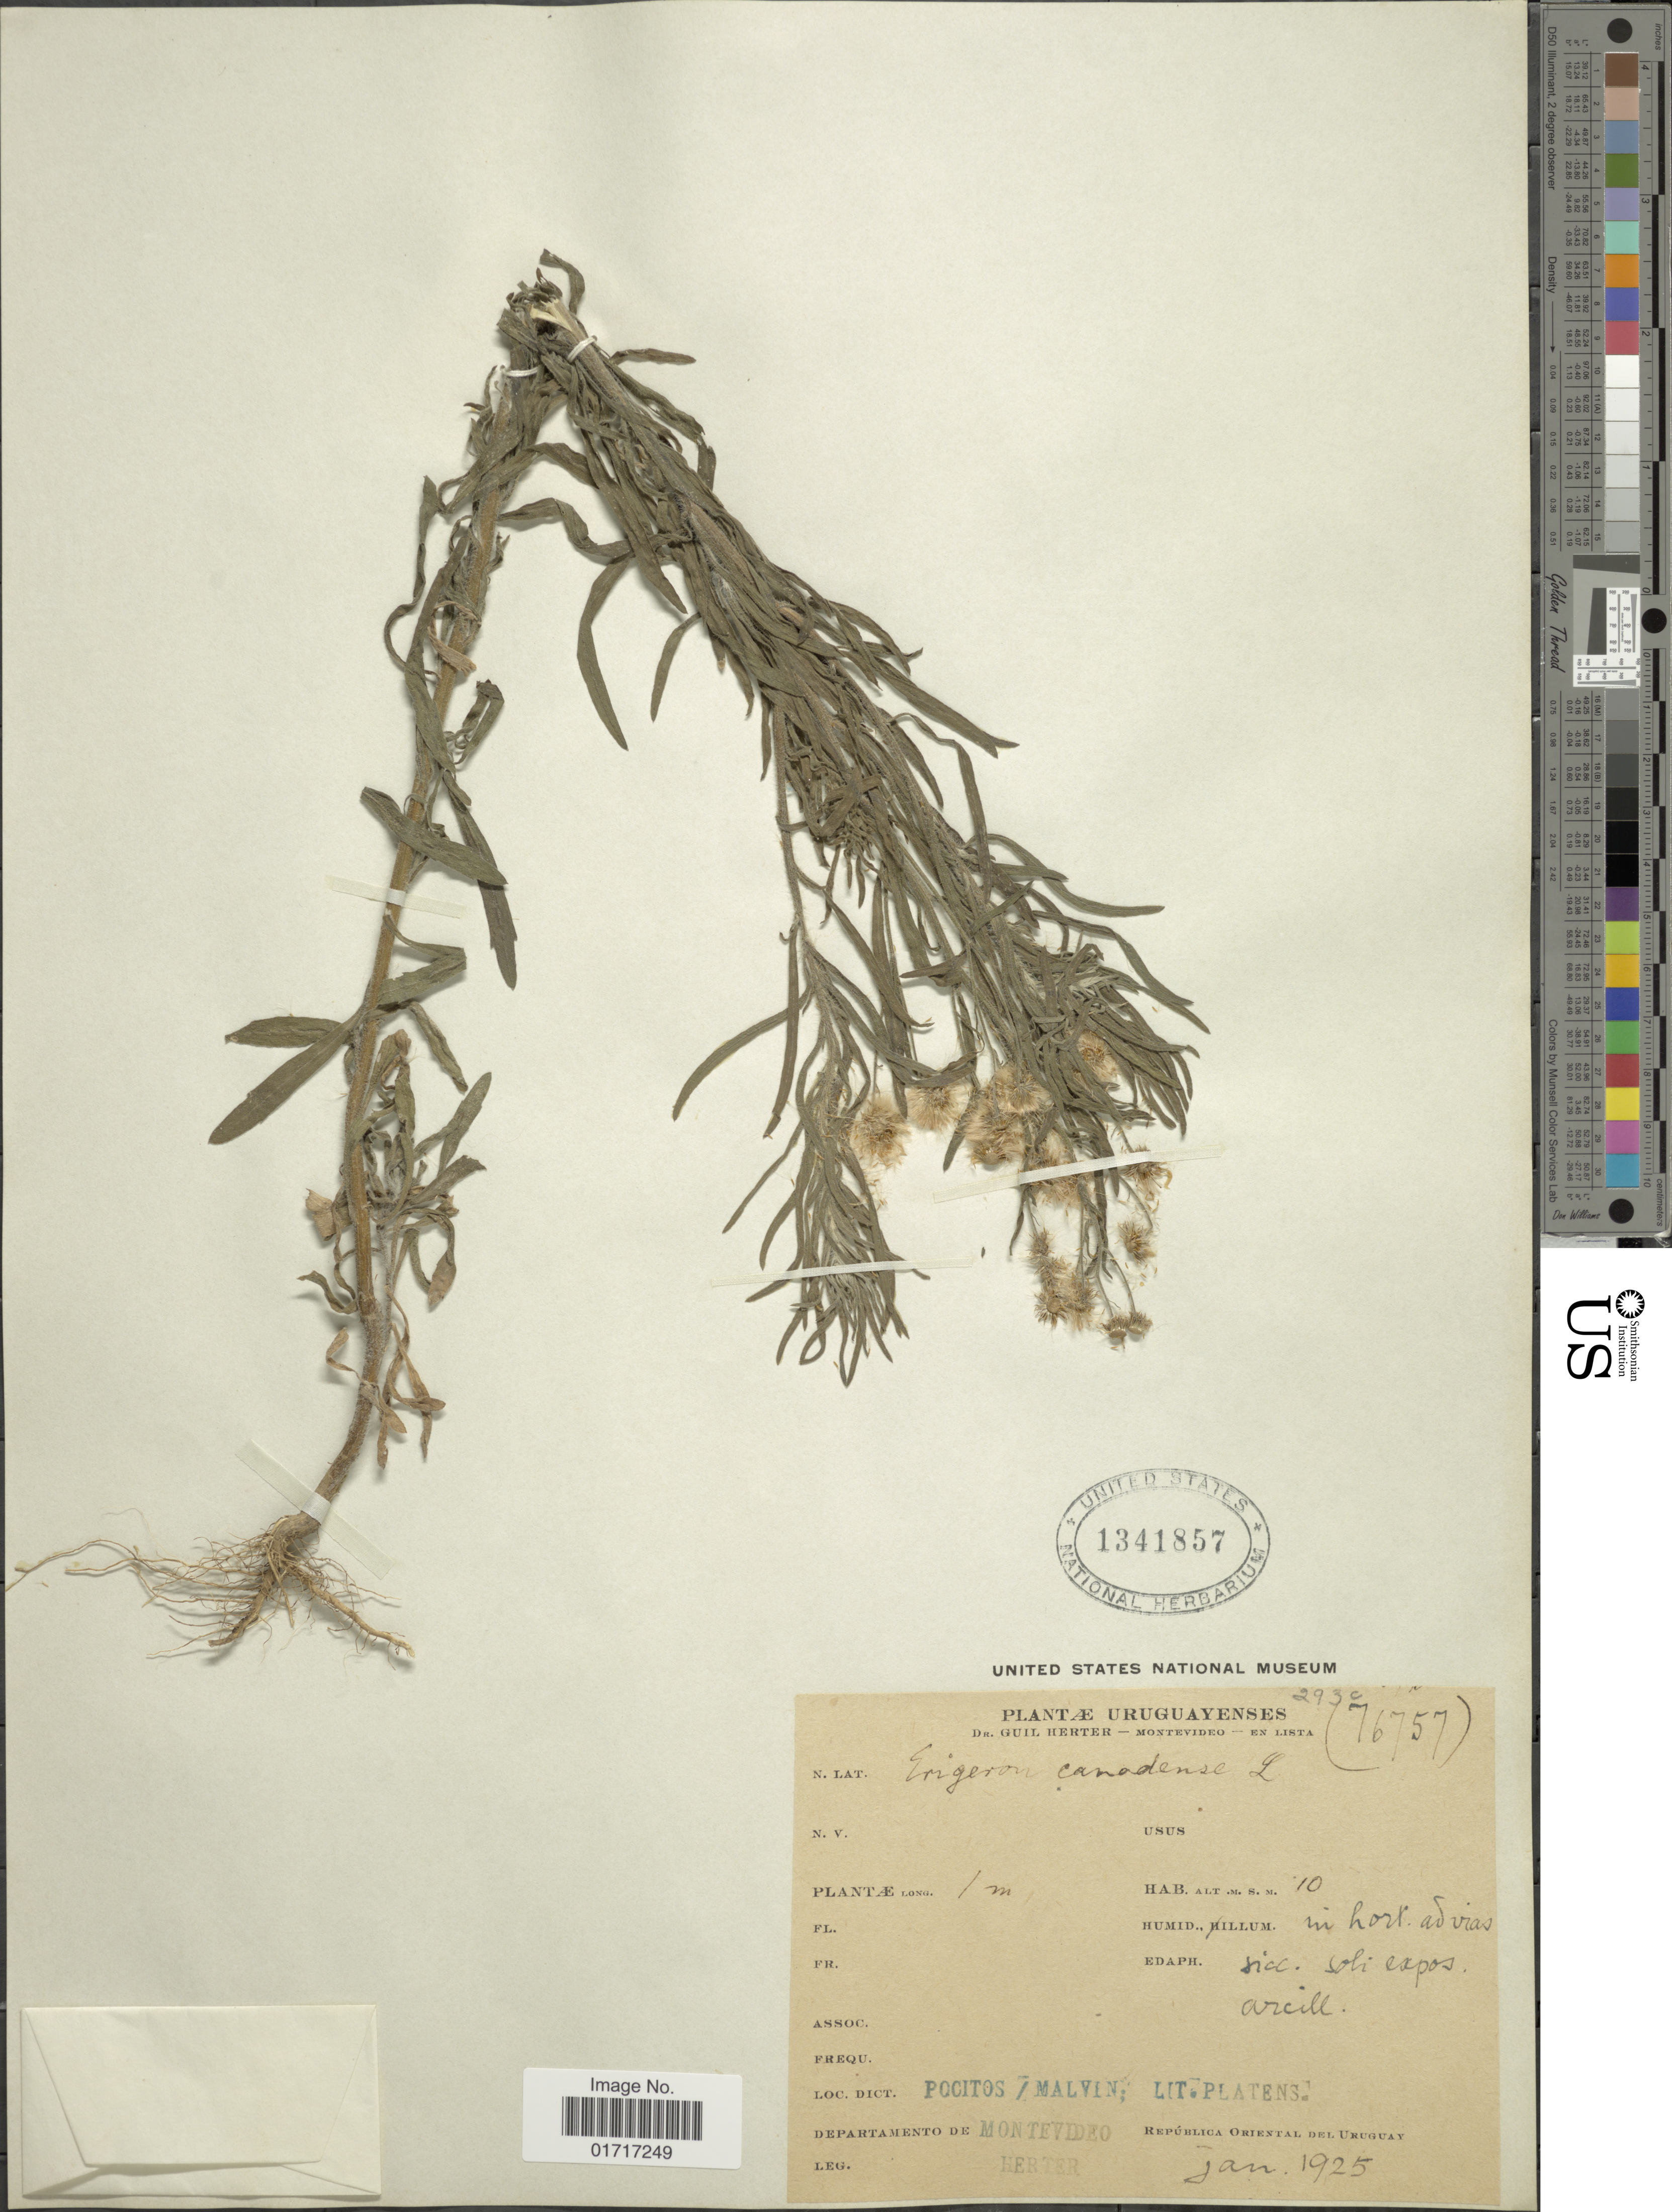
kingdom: Plantae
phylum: Tracheophyta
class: Magnoliopsida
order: Asterales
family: Asteraceae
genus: Erigeron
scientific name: Erigeron canadensis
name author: L.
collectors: G. Herter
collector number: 293c/76757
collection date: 1925-01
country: Uruguay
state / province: Montevideo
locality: Pocitos.Malvin, Lit. Platens, Departamento de Montevideo. Republica del Uguruguay.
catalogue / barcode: US 1341857